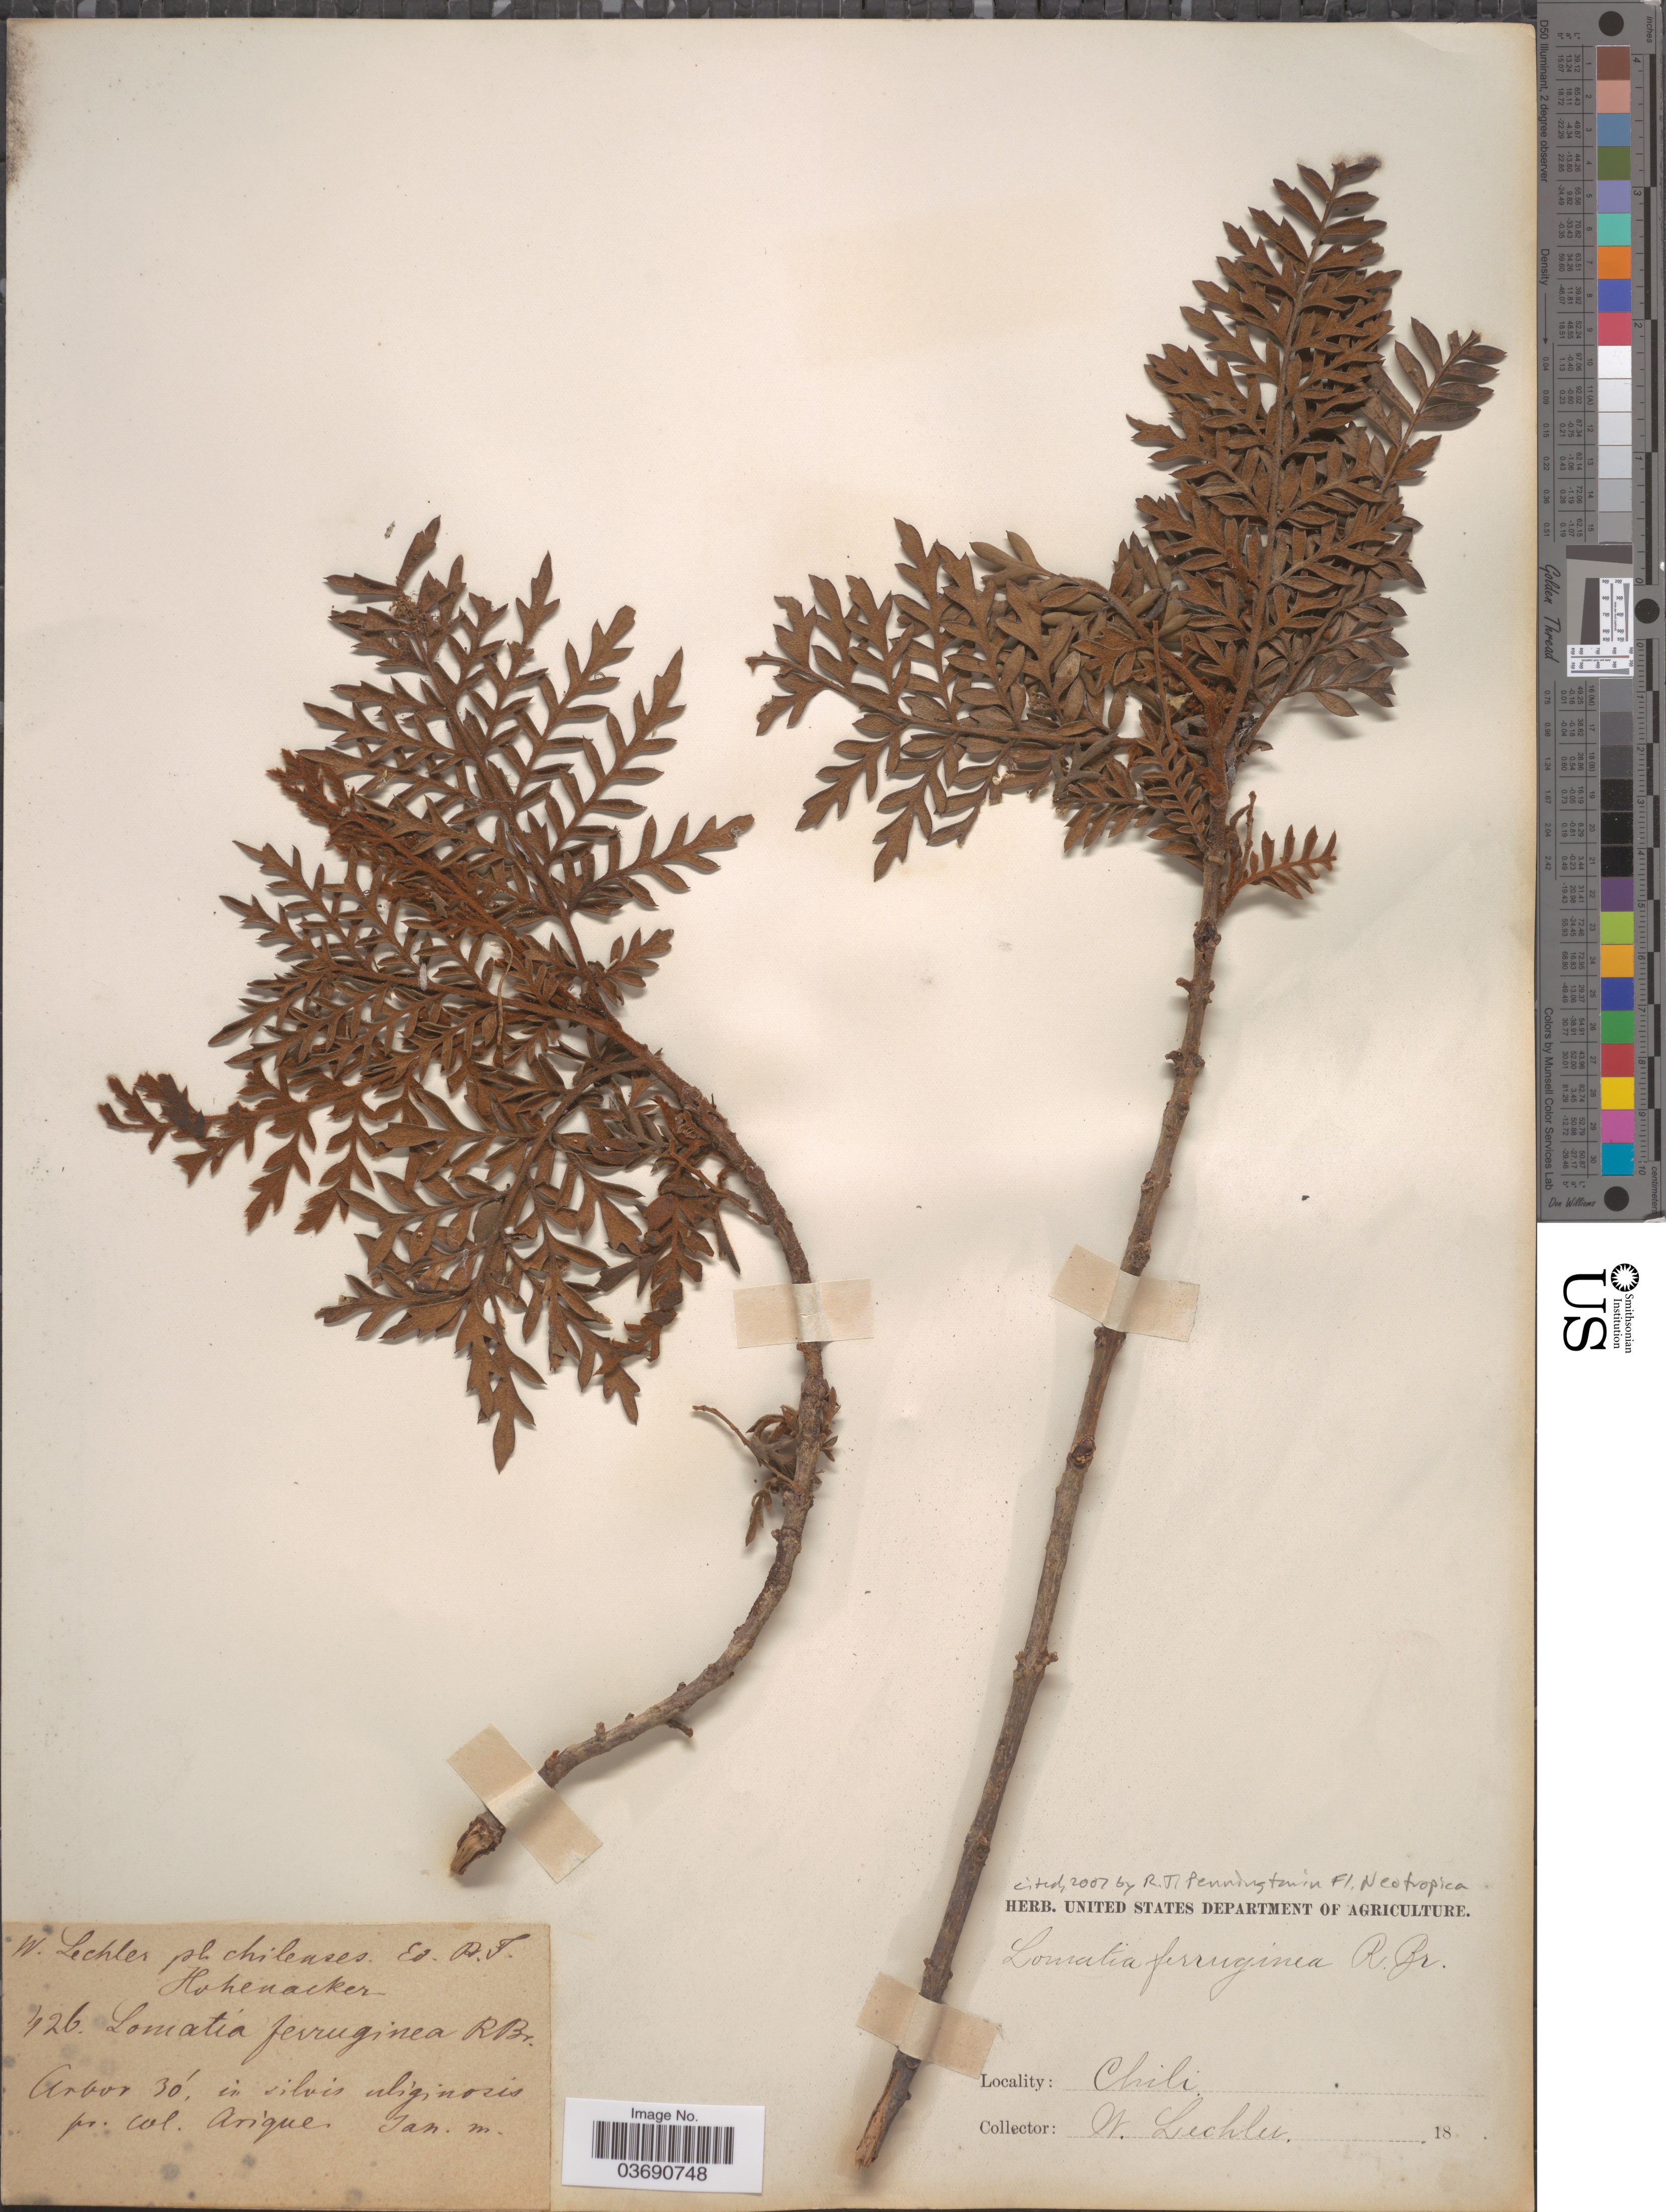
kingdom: Plantae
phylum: Tracheophyta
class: Magnoliopsida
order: Proteales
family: Proteaceae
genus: Lomatia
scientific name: Lomatia ferruginea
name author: (Cav.) R. Br.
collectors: W. Lechler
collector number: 426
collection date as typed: Jan 18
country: Chile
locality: In silvis ulíginosis pr. col. Arique.